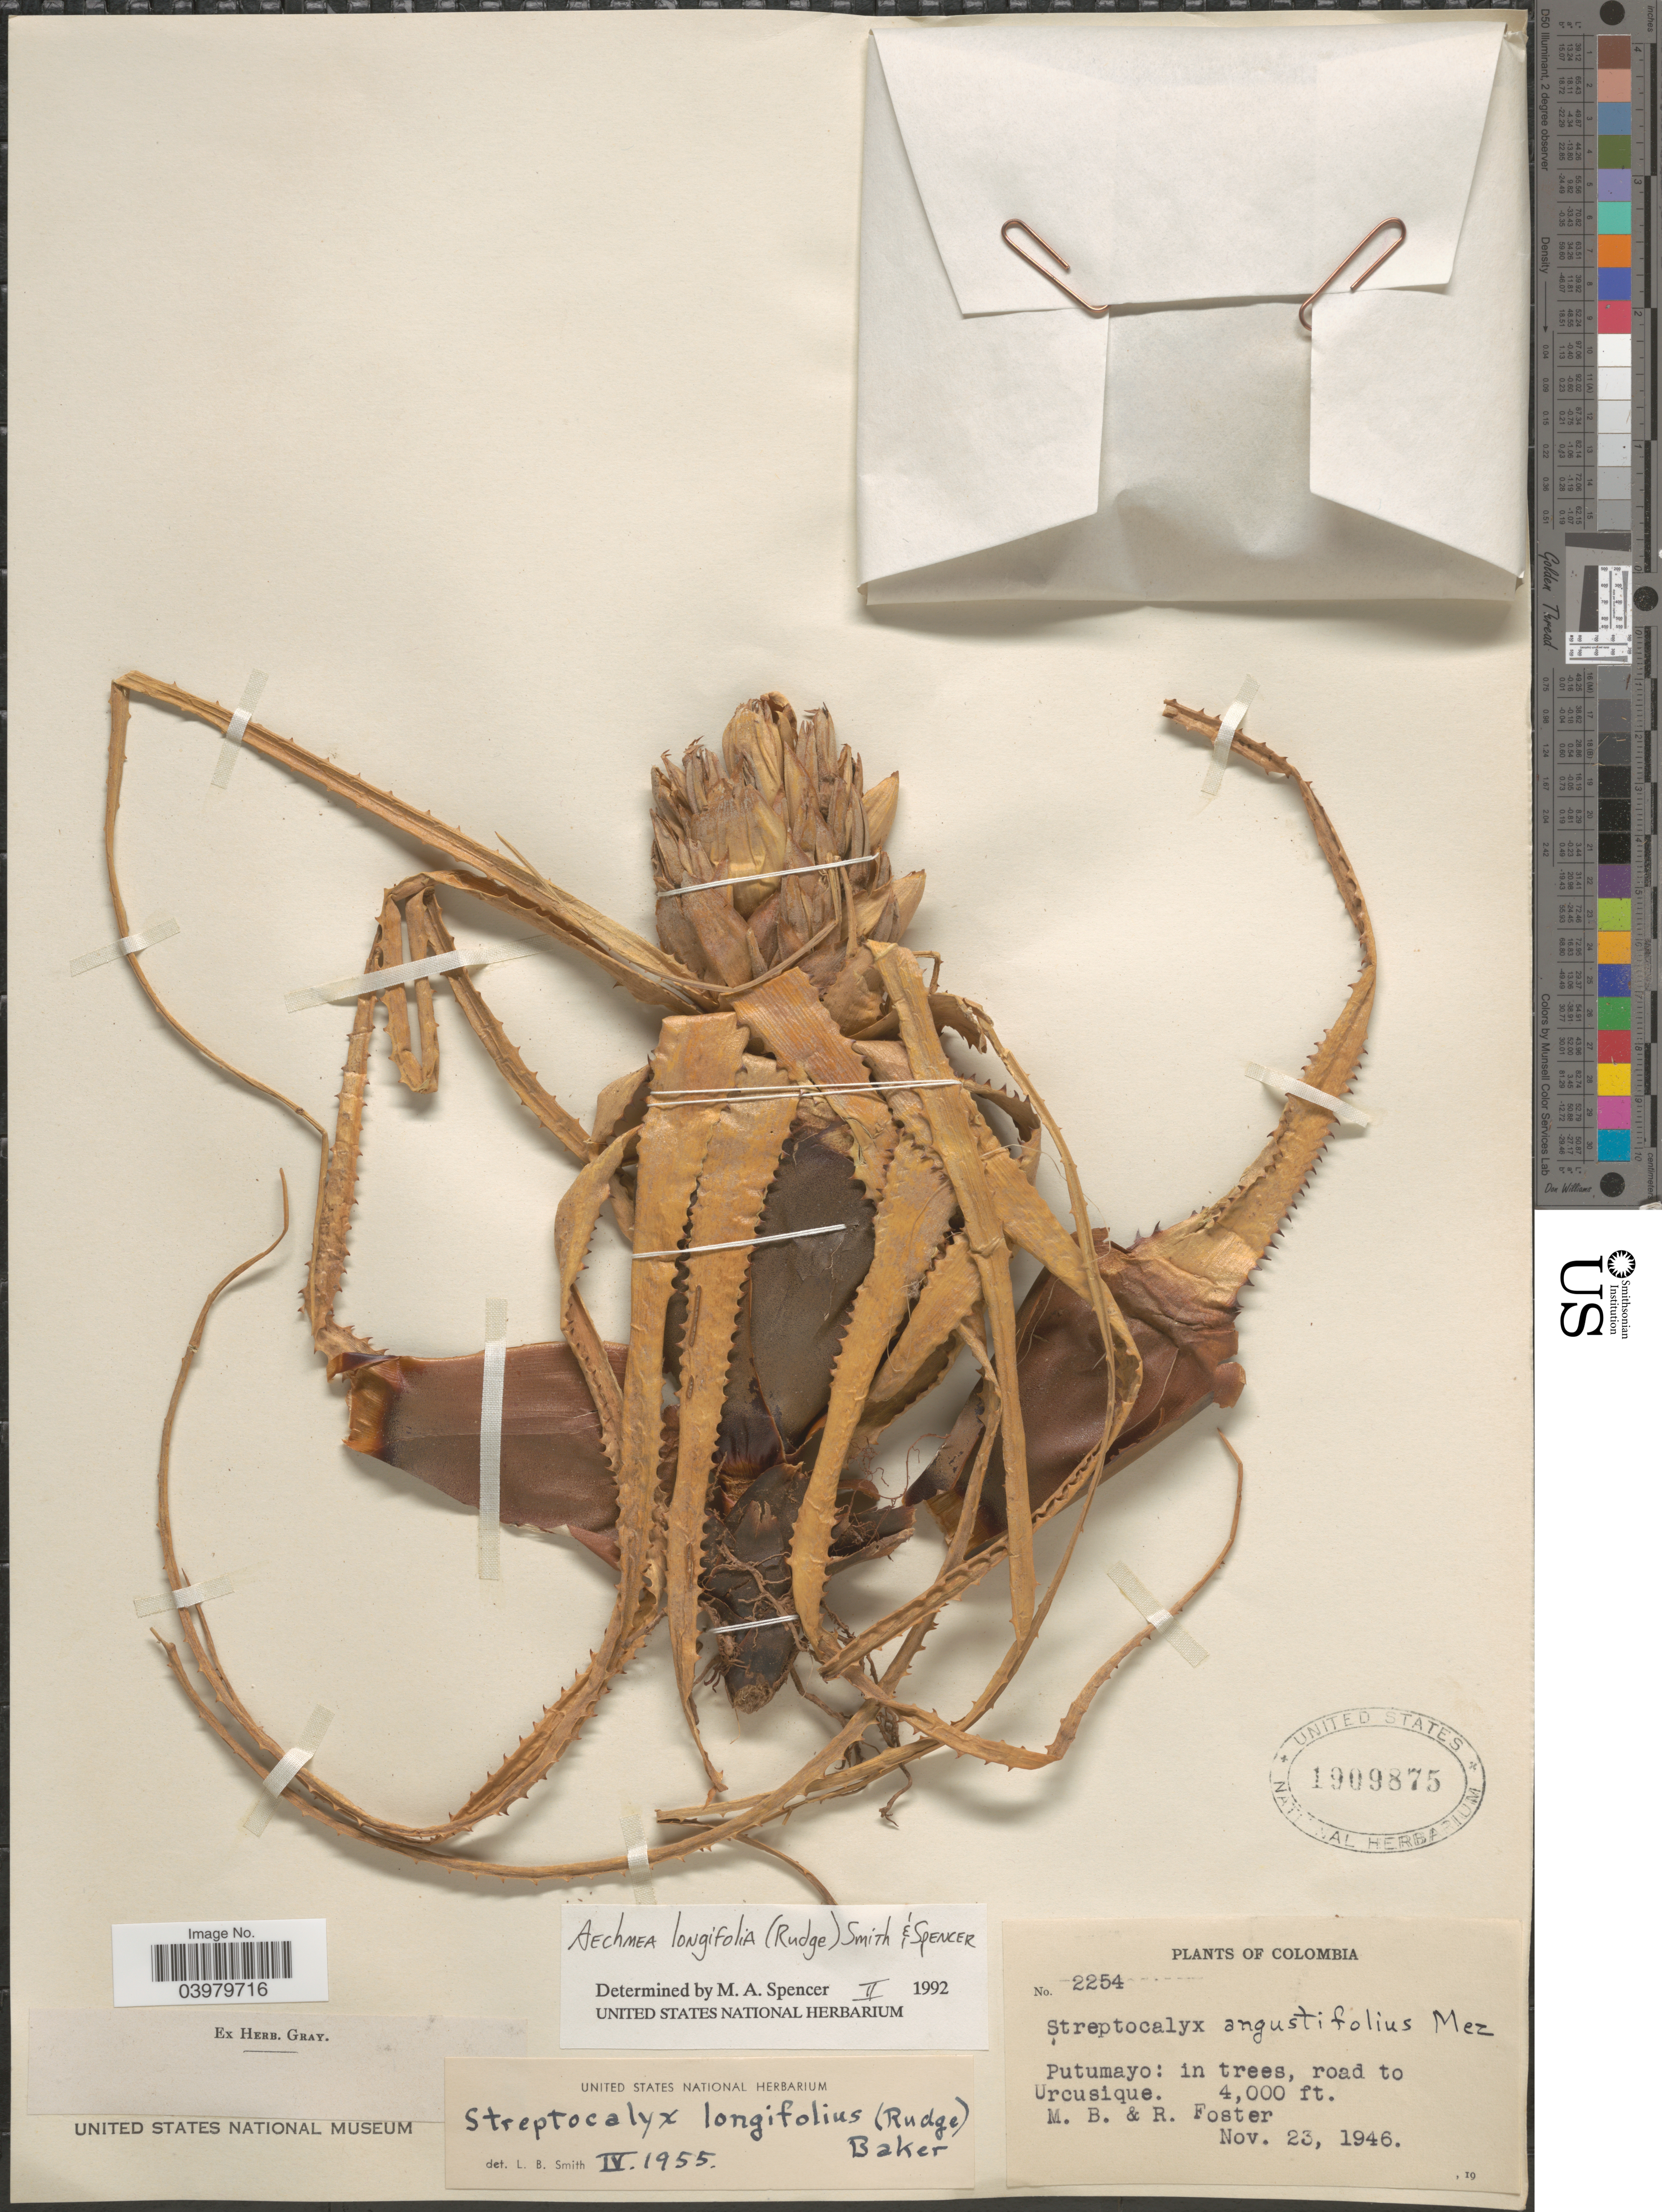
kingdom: Plantae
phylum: Tracheophyta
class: Liliopsida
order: Poales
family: Bromeliaceae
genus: Aechmea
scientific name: Aechmea longifolia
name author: (Rudge) L.B. Sm. & M.A. Spencer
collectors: M. B. Foster & R. Foster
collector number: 2254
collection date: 1946-11-23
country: Colombia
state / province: Putumayo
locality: Road to Urcusique.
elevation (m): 1219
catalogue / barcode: US 1909875